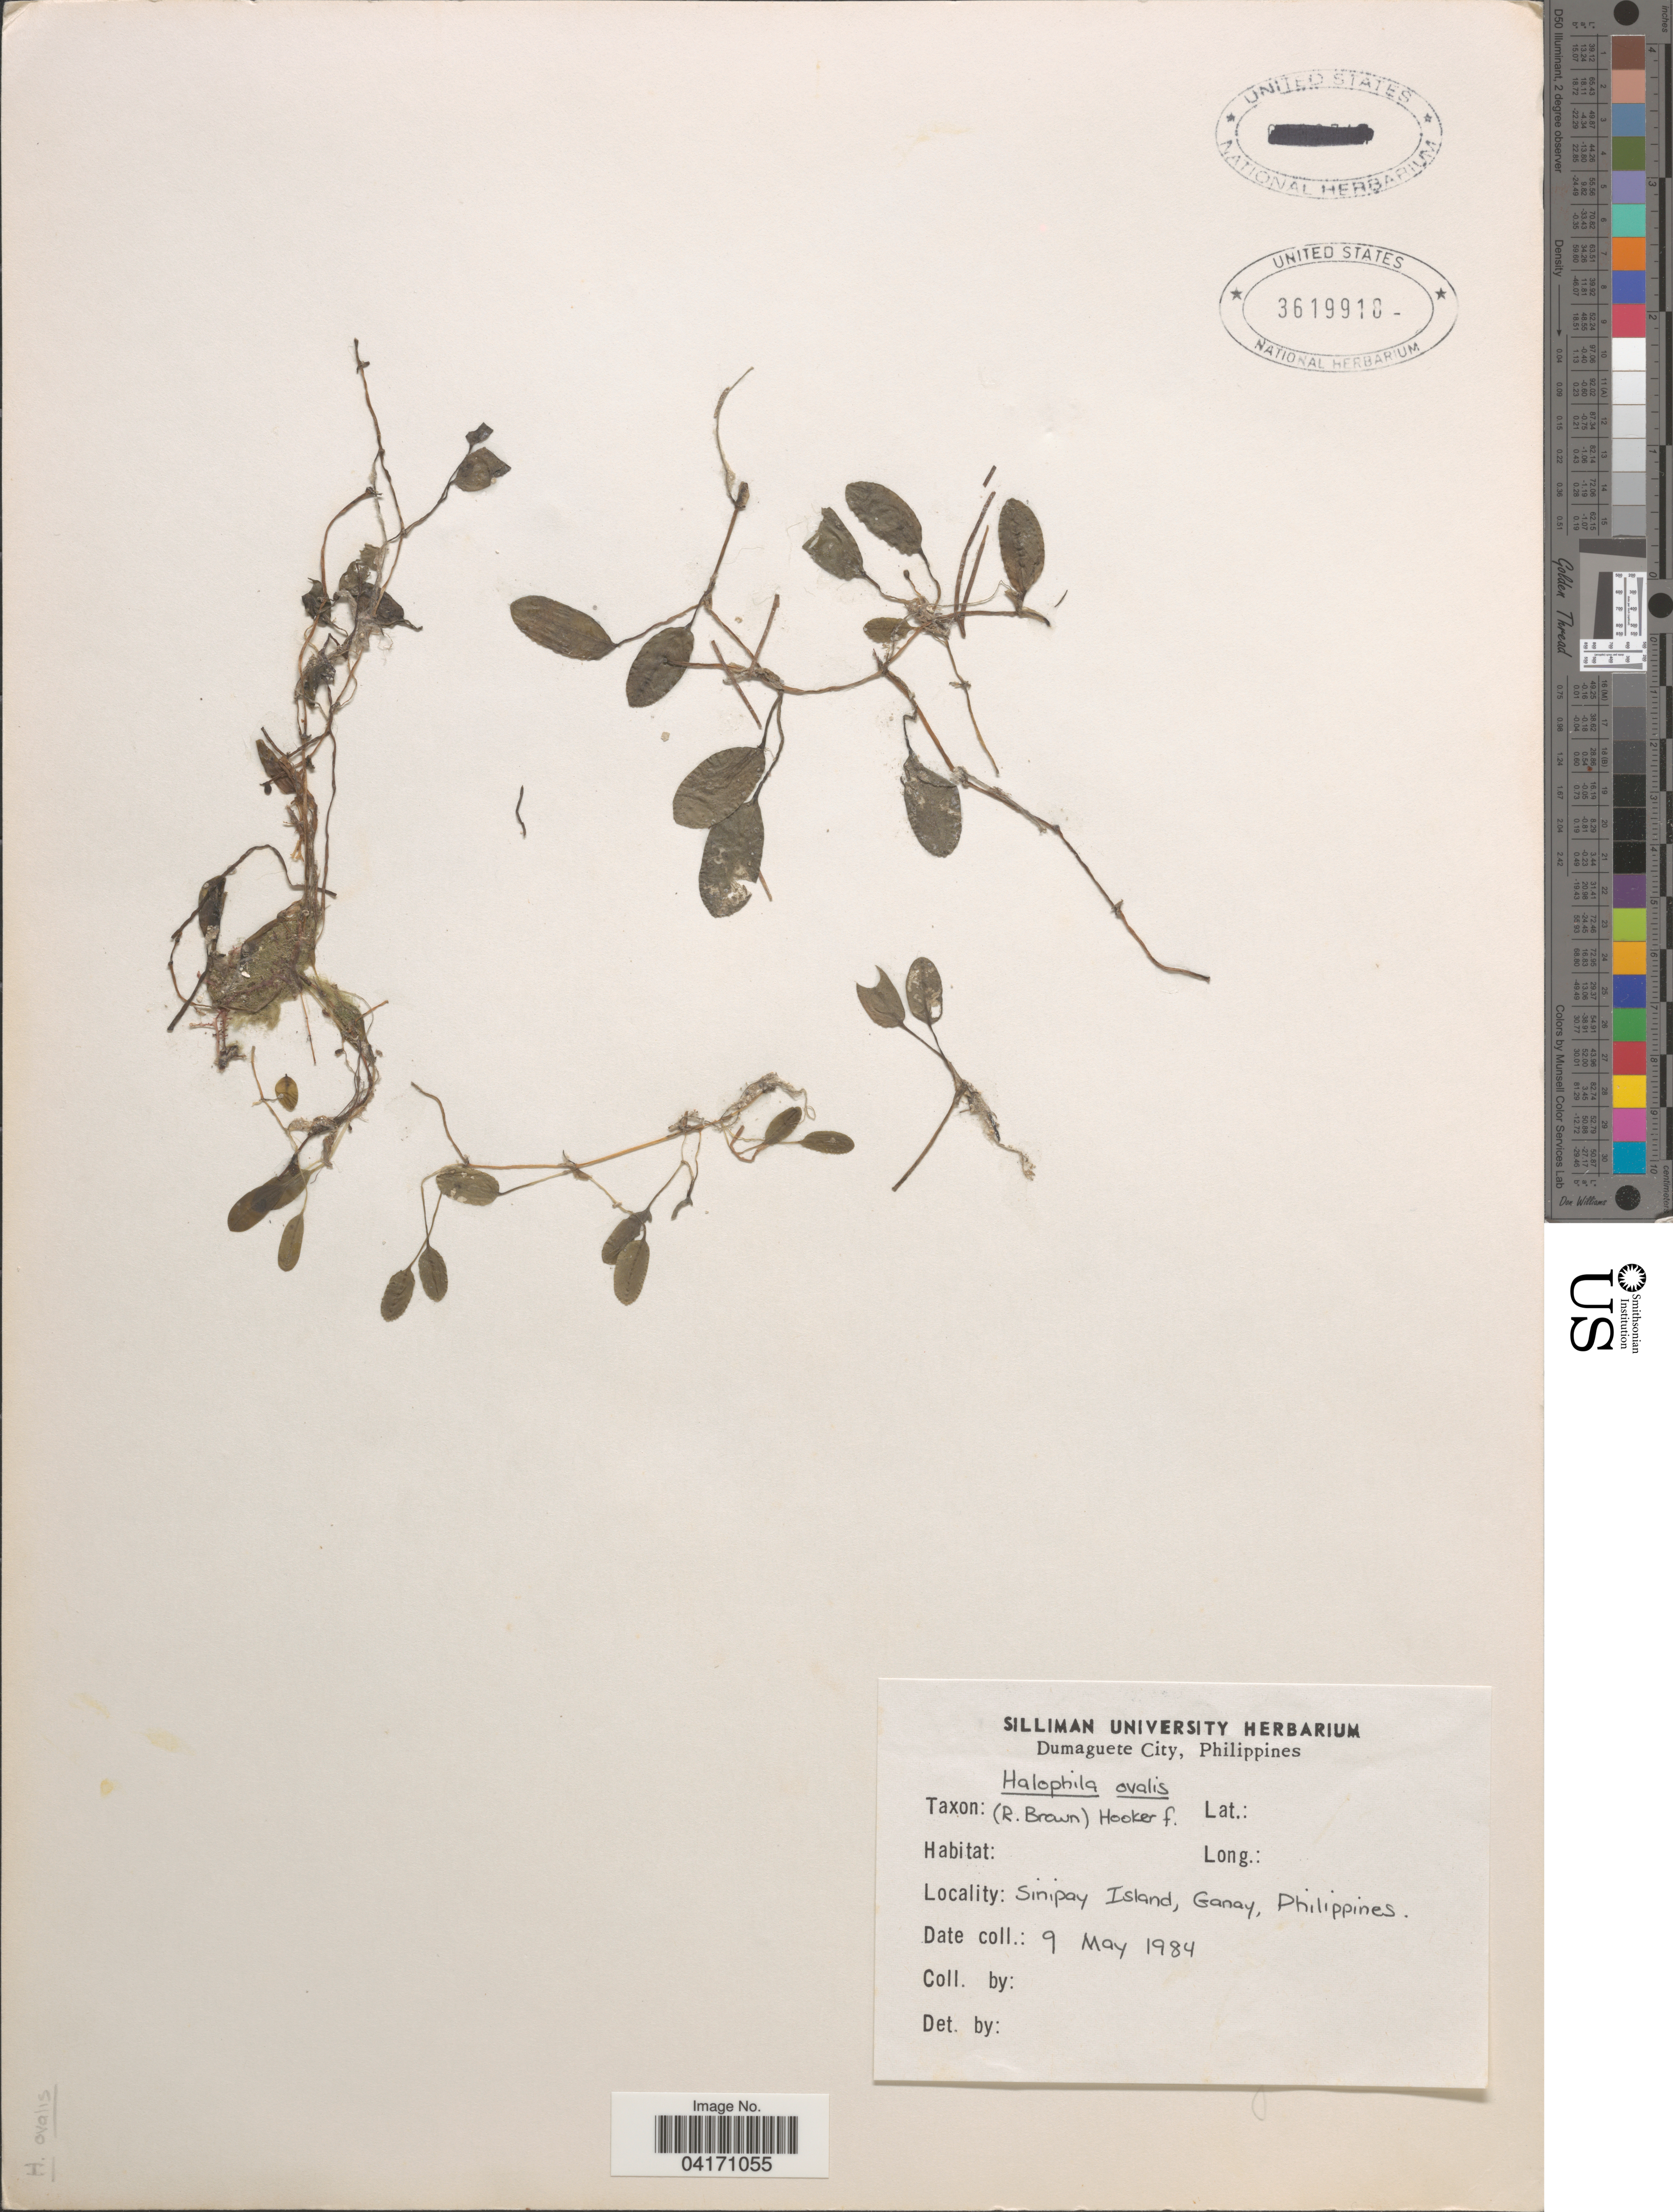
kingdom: Plantae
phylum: Tracheophyta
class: Liliopsida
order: Alismatales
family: Hydrocharitaceae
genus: Halophila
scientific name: Halophila ovalis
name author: (R. Br.) Hook. f.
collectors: Ex herb. Silliman University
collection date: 1984-05-09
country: Philippines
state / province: Zamboanga Peninsula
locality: Sinipay Island, Ganay.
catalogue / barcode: US 3619918